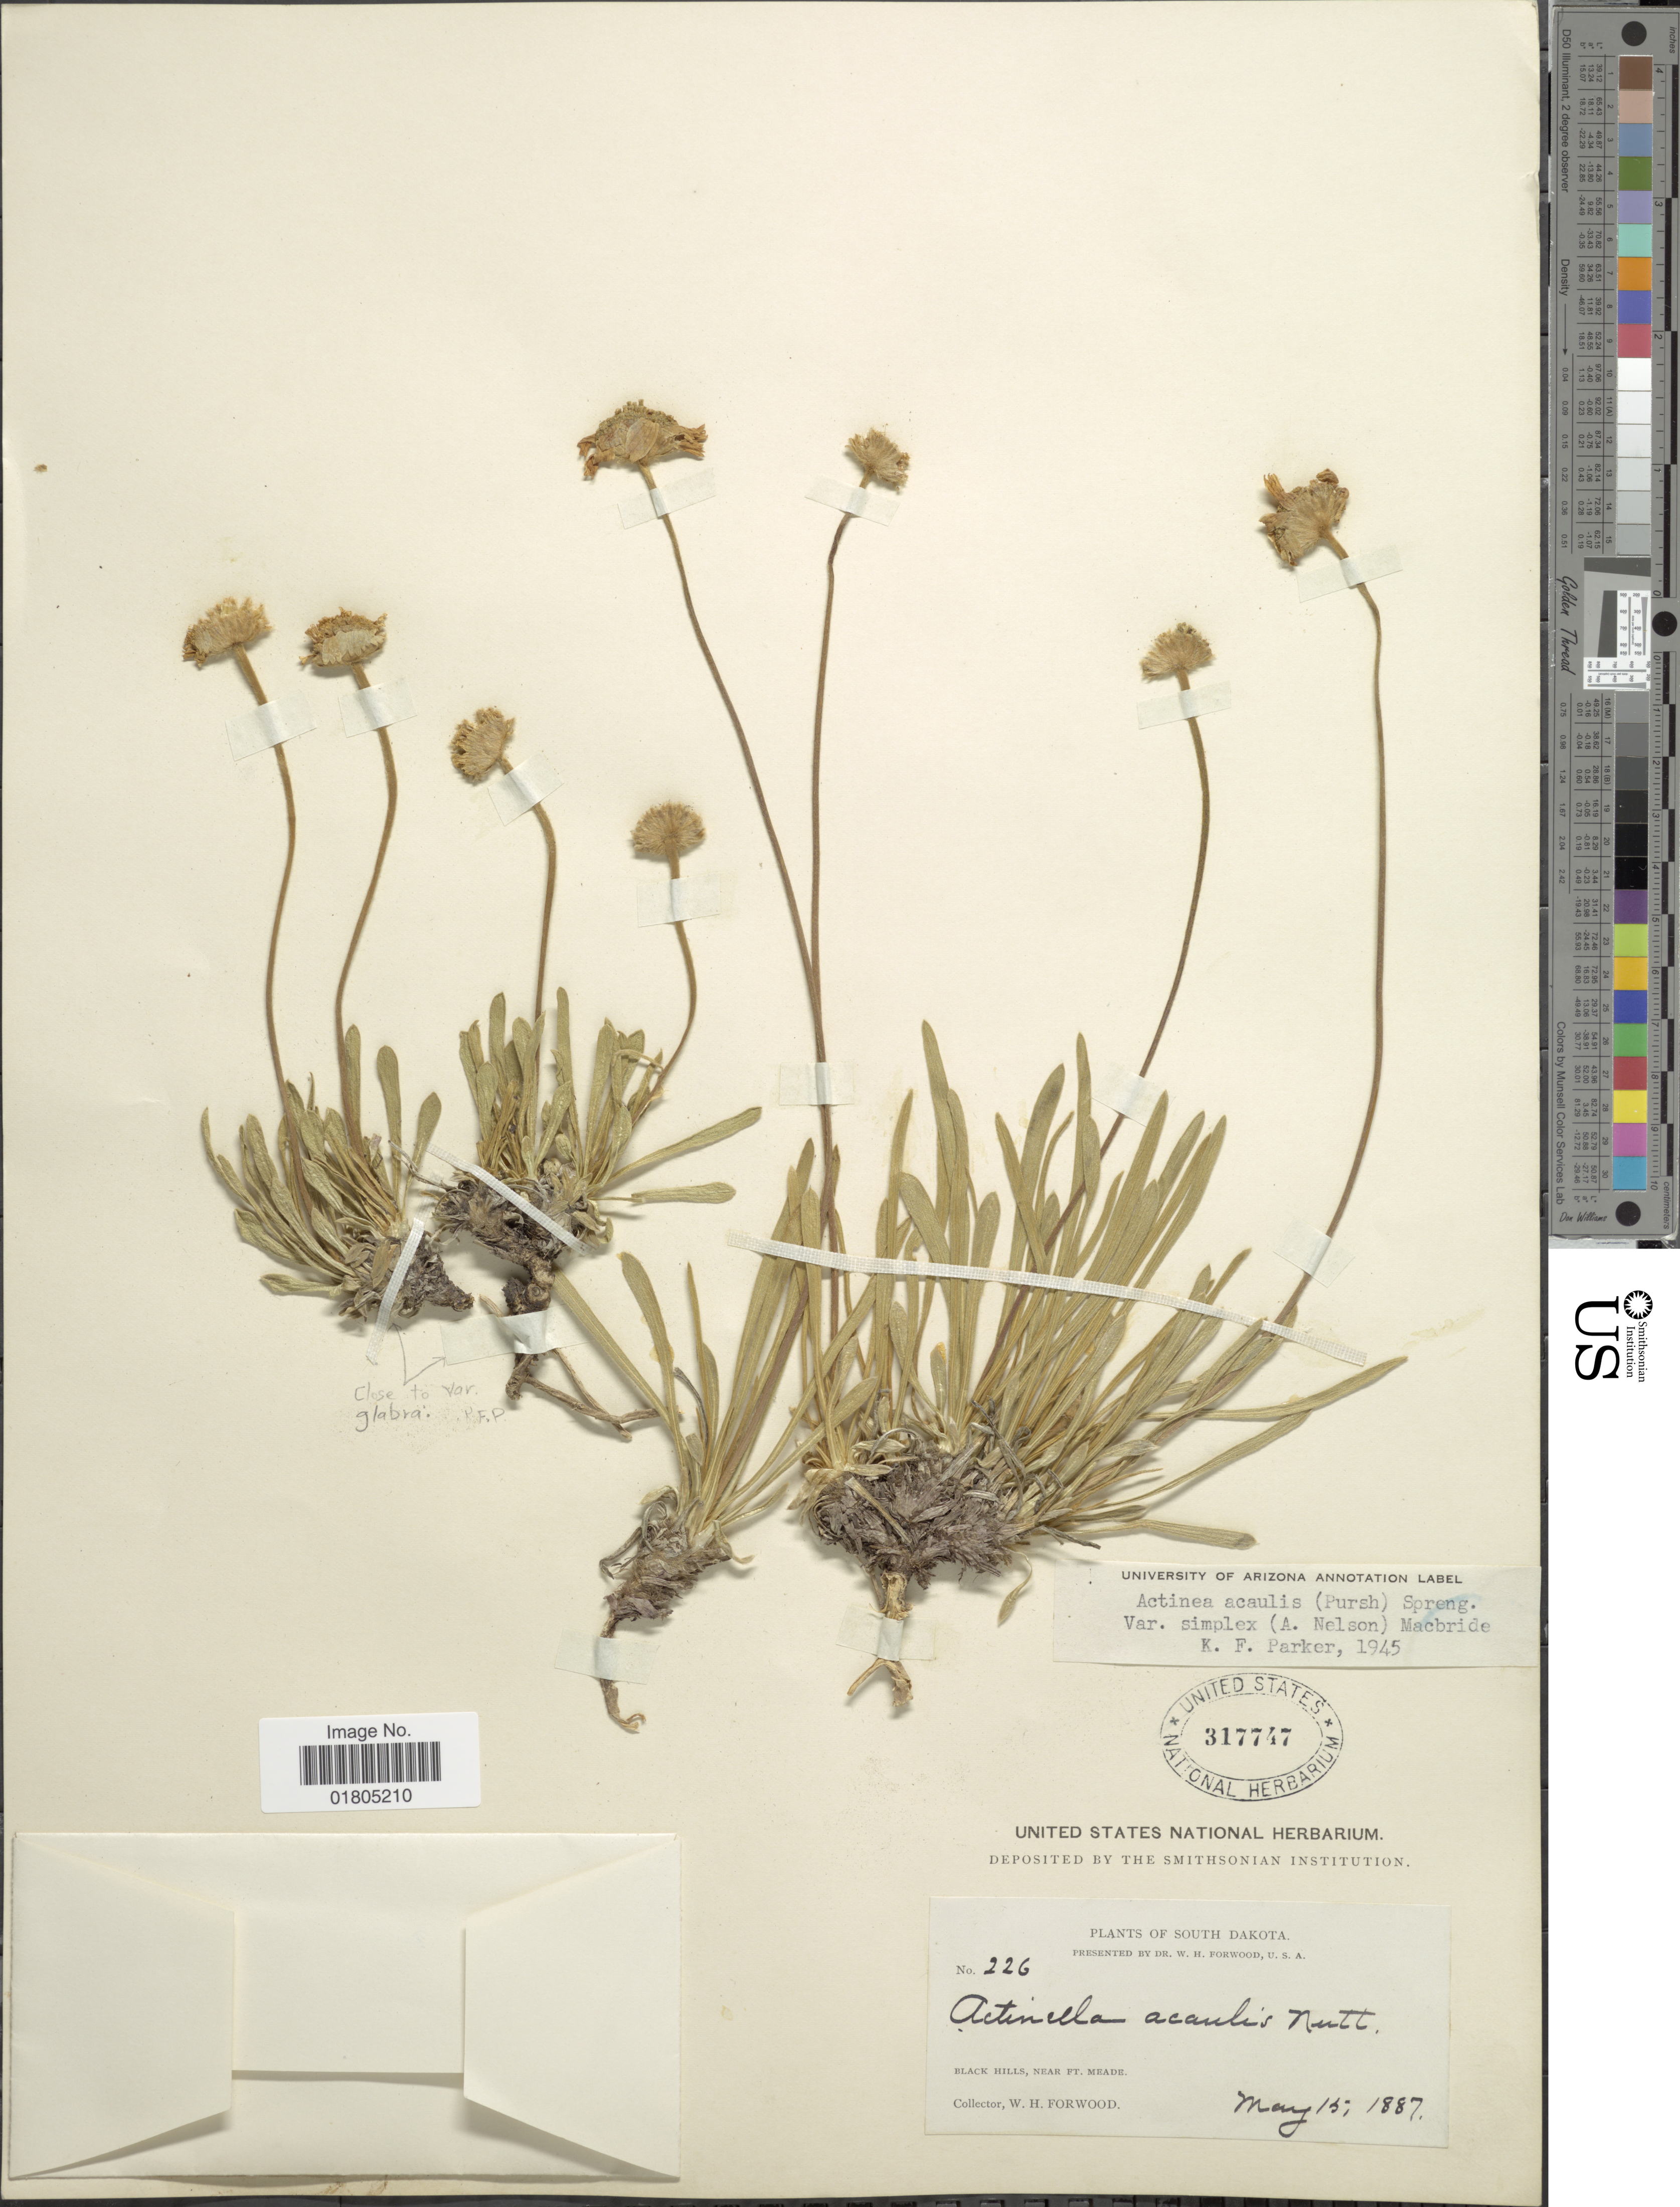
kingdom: Plantae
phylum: Tracheophyta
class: Magnoliopsida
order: Asterales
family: Asteraceae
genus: Actinea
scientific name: Actinea acaulis var. simplex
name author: (A. Nelson) J.F. Macbr.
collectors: W. Forwood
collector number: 226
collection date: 1887-05-15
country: United States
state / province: South Dakota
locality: Black Hills, Near Ft. Meade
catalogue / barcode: US 317747